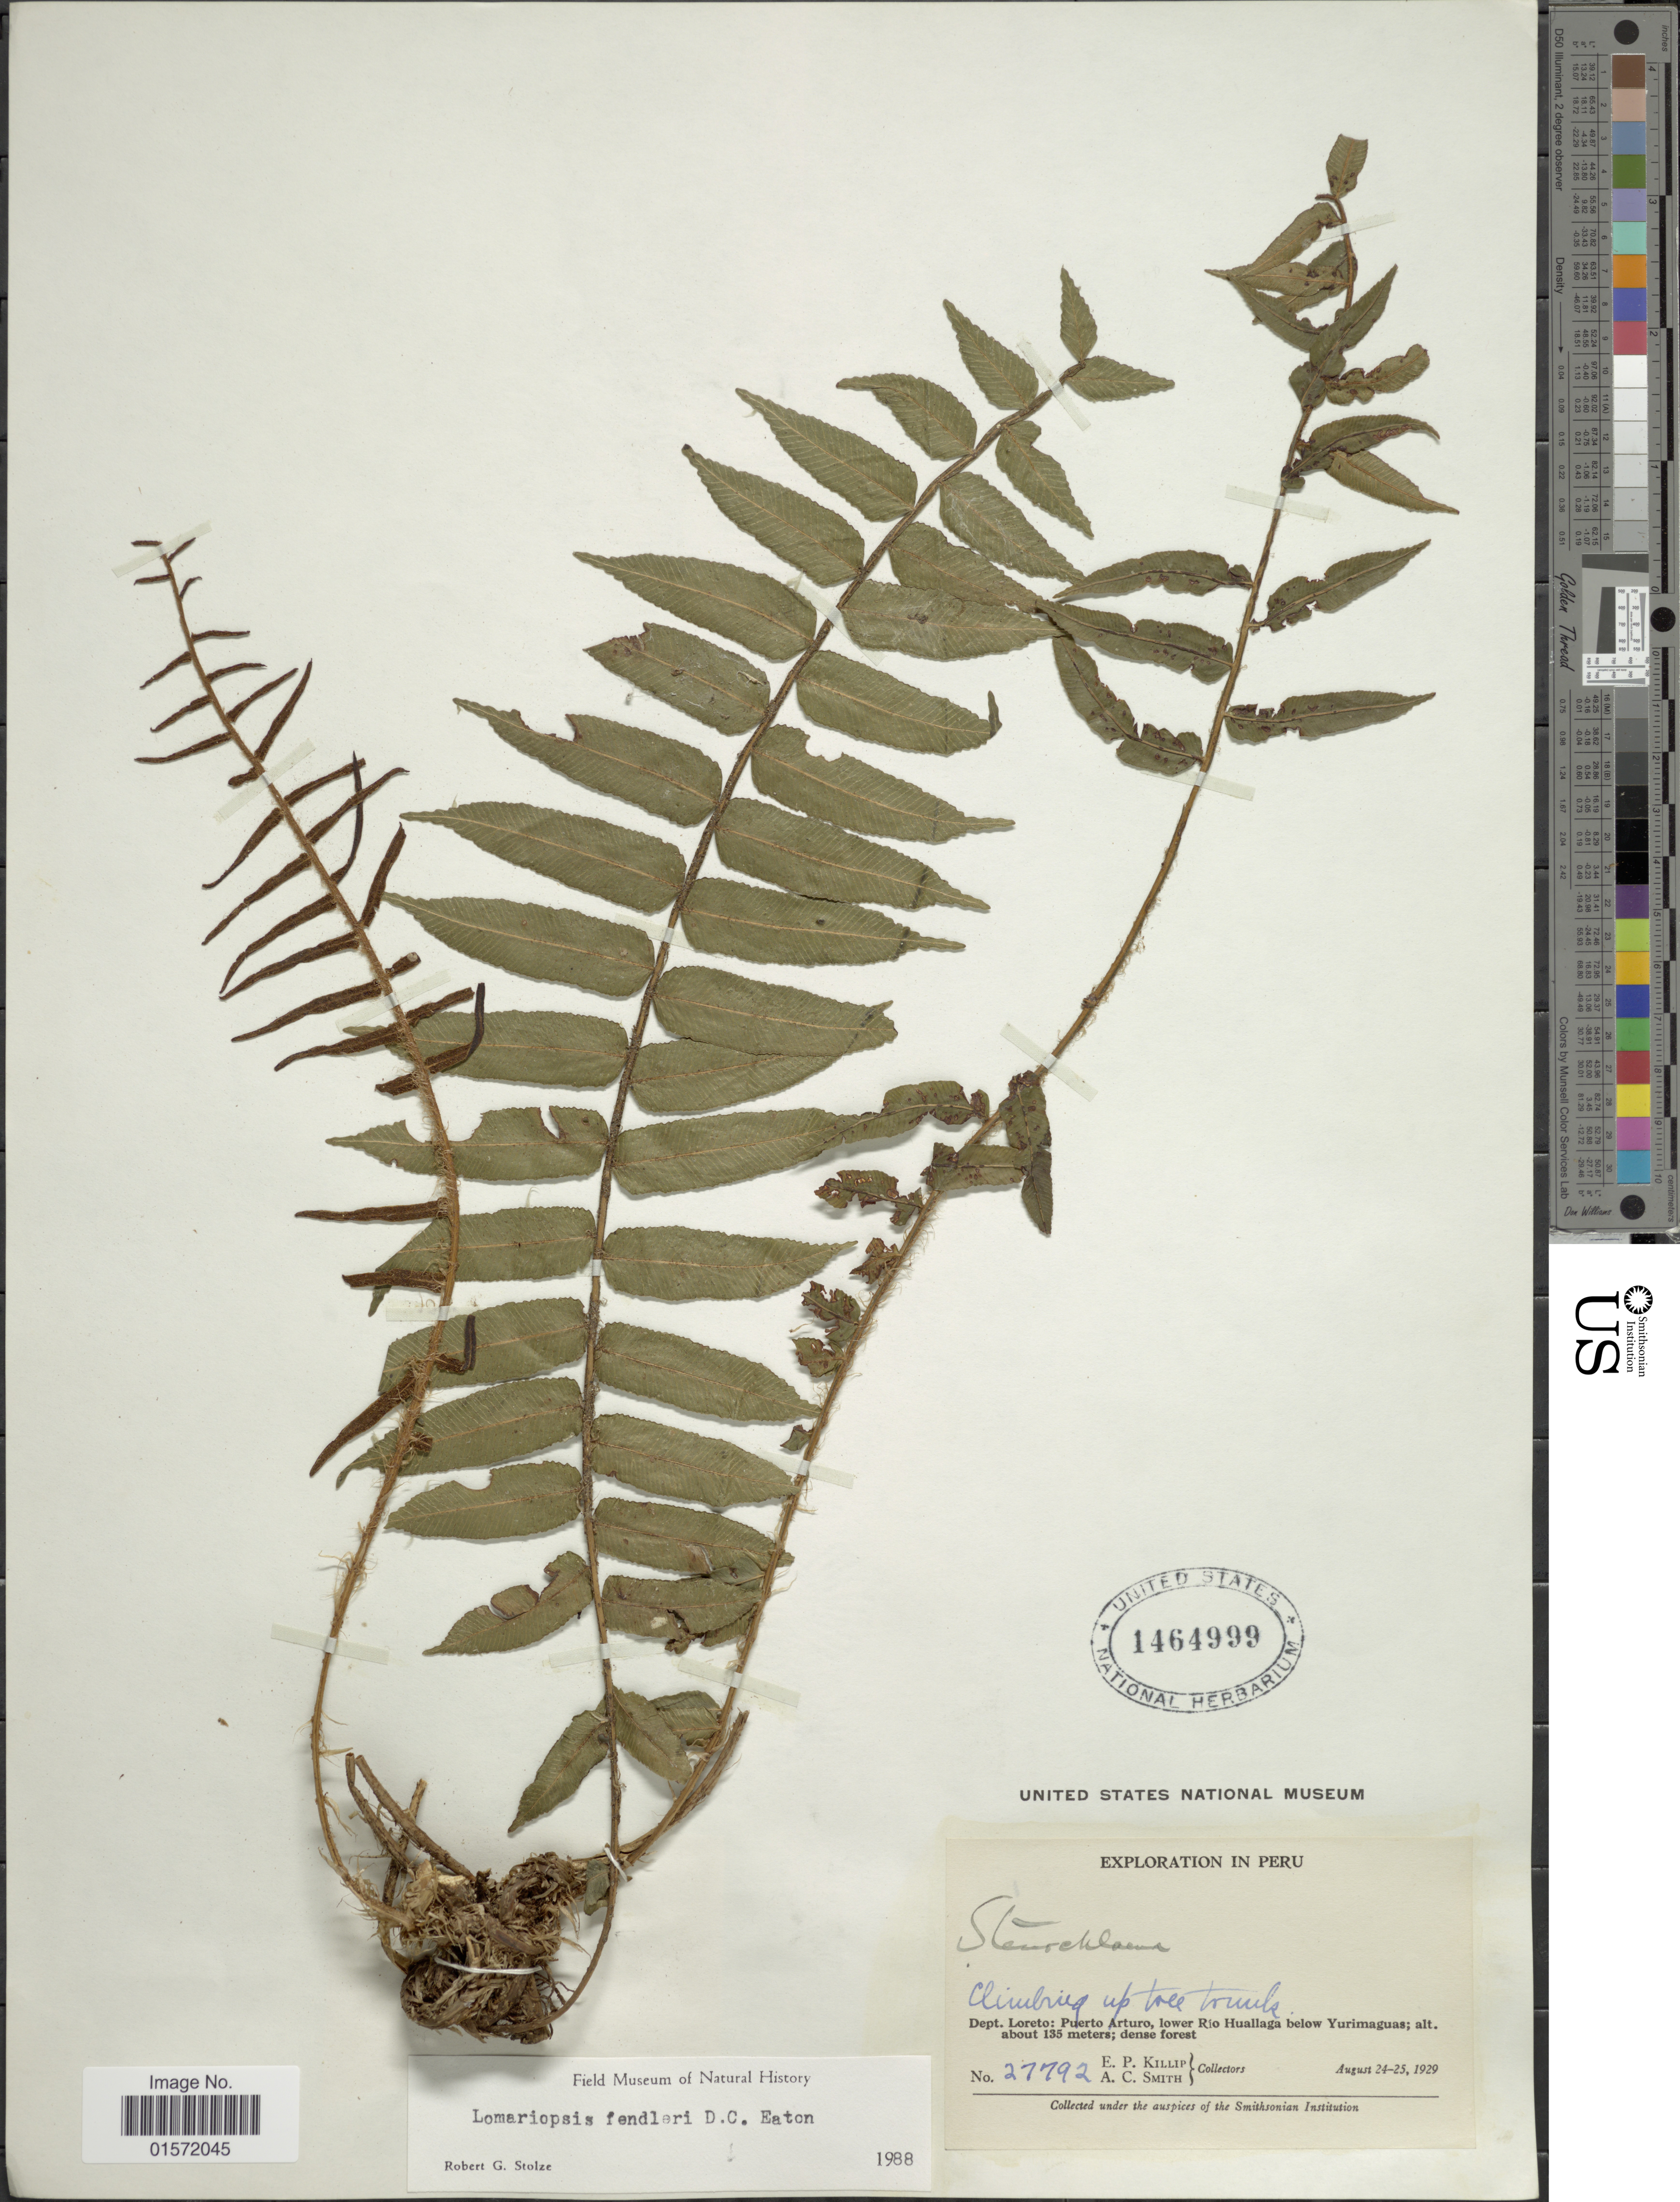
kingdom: Plantae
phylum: Tracheophyta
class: Polypodiopsida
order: Polypodiales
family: Lomariopsidaceae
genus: Lomariopsis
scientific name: Lomariopsis fendleri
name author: D.C. Eaton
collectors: E. P. Killip & A. C. Smith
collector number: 27792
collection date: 1929-08-24/1929-08-25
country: Peru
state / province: Loreto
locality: Puerto Arturo, lower Rio Huallaga below Yurimaguas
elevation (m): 135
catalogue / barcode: US 1464999